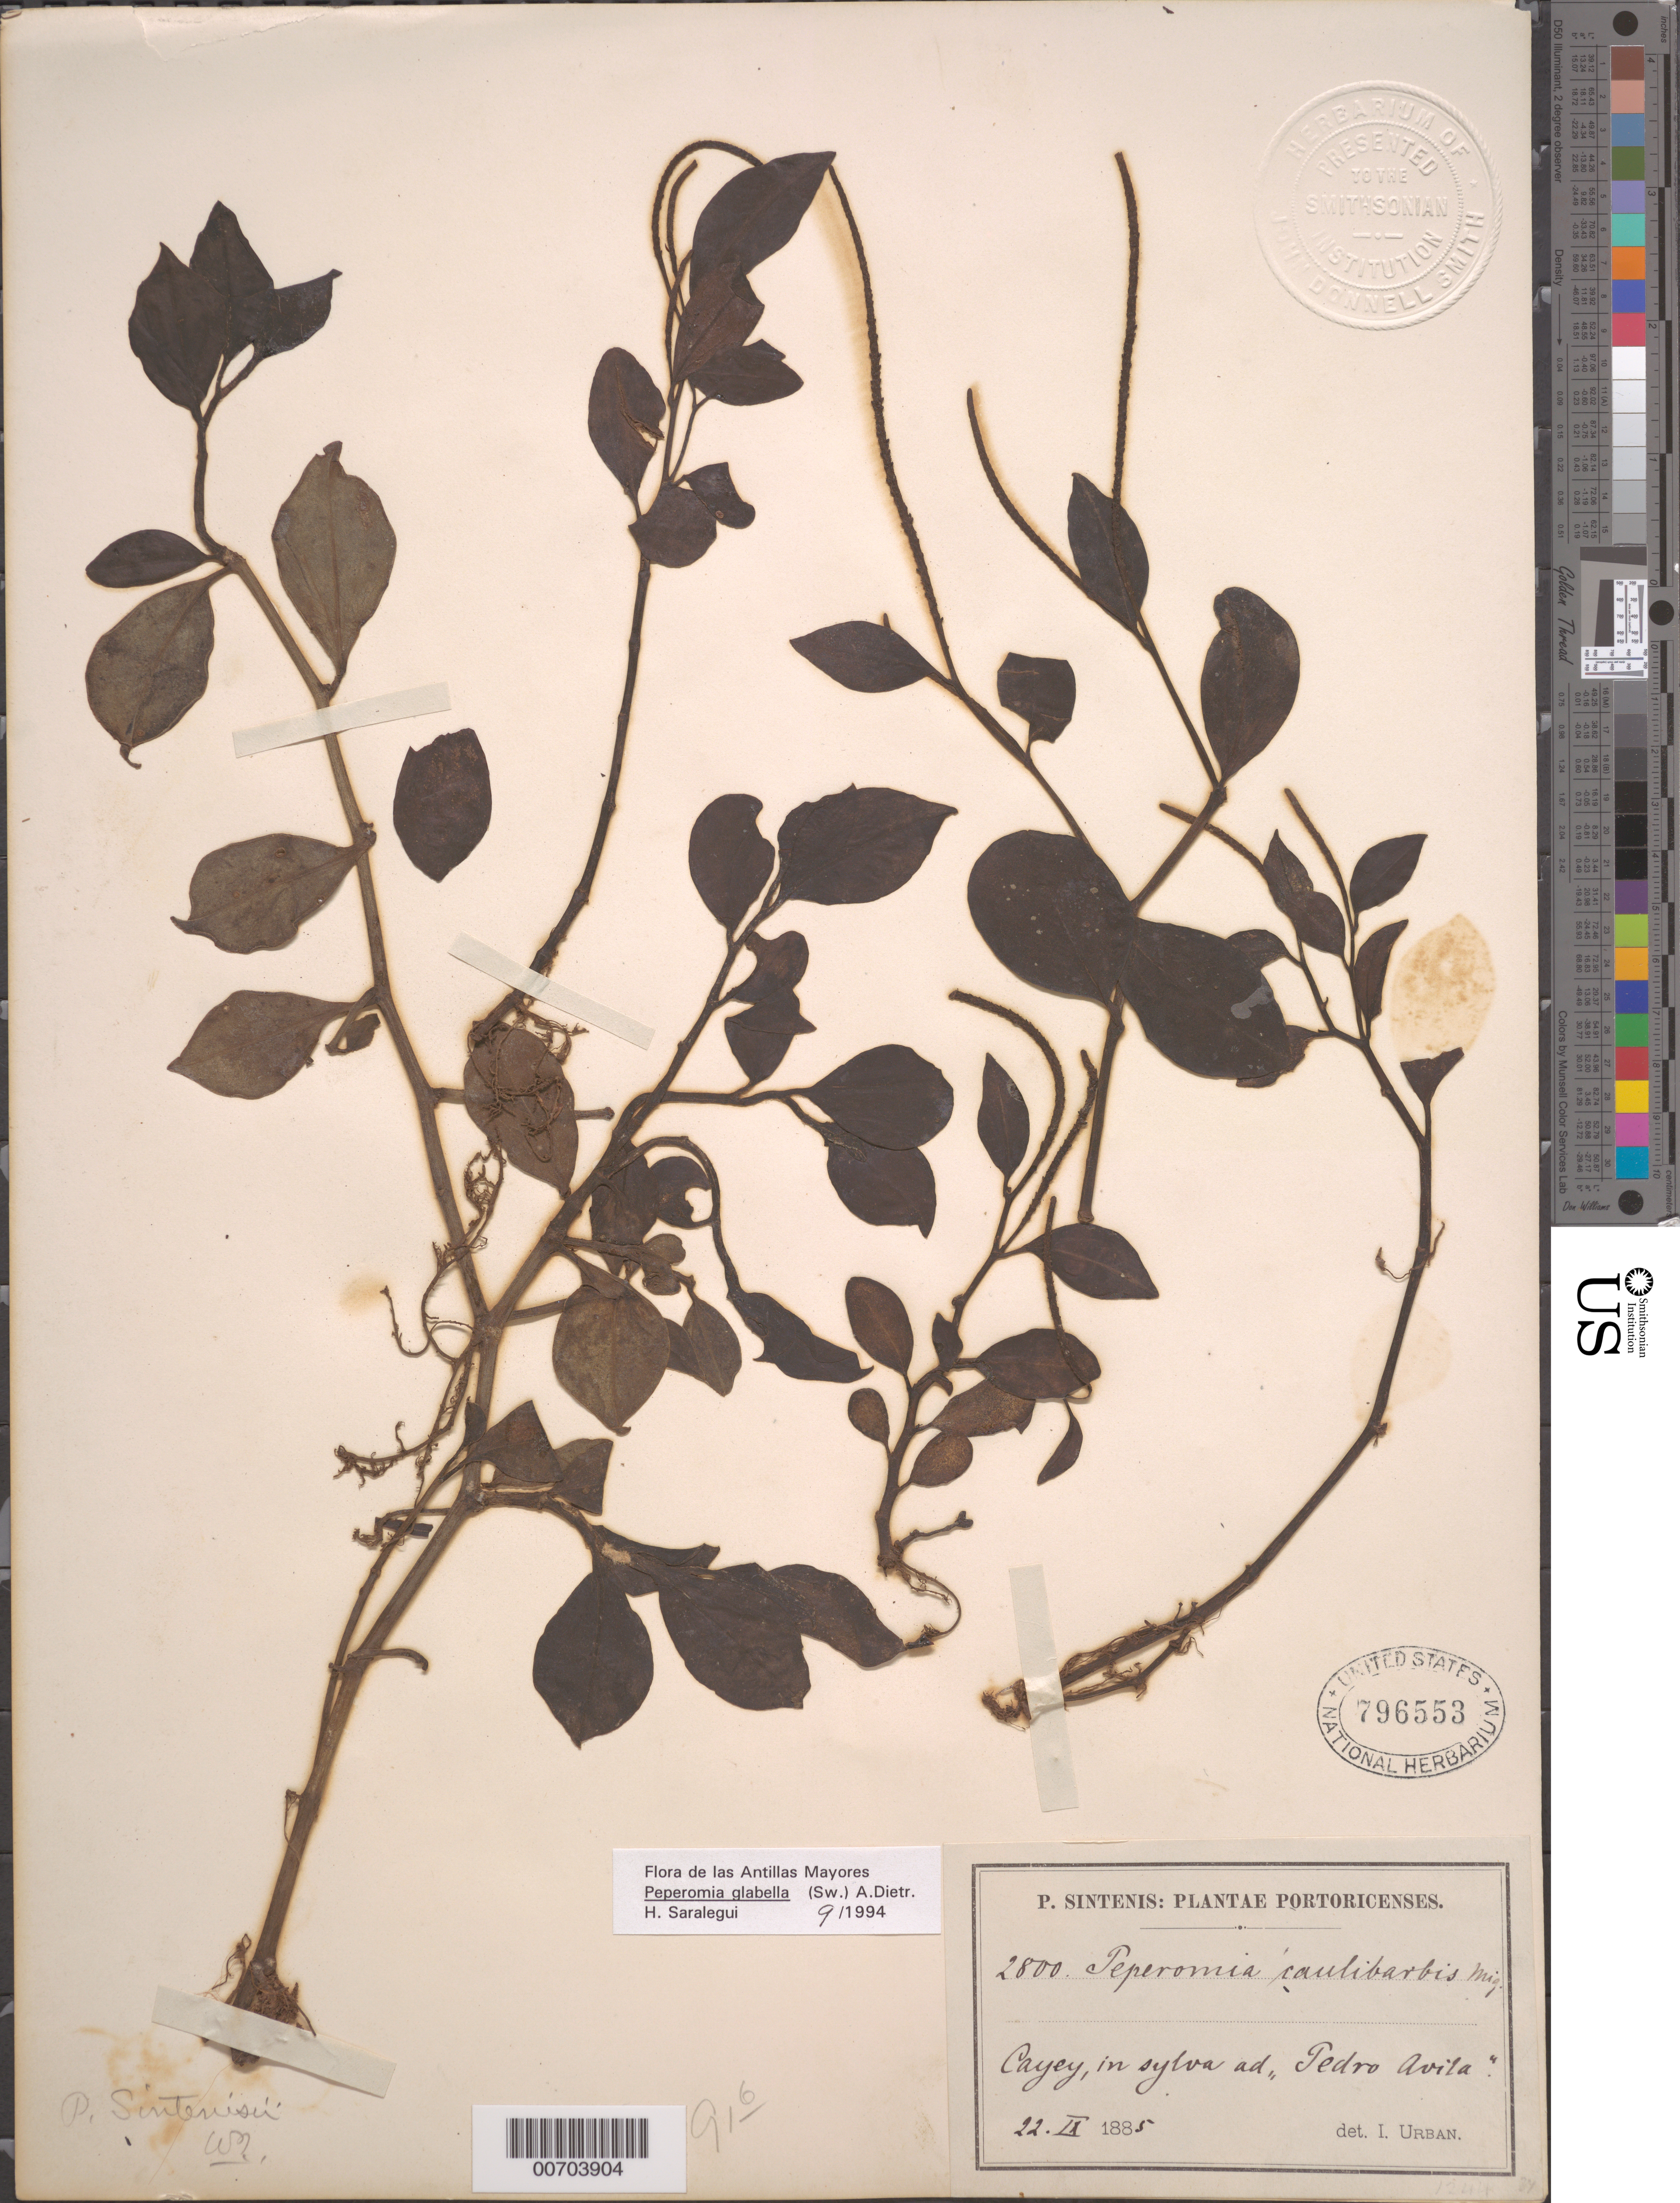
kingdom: Plantae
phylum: Tracheophyta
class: Magnoliopsida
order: Piperales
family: Piperaceae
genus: Peperomia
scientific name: Peperomia glabella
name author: (Sw.) A. Dietr.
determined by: Saralegui Boza, H.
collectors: P. Sintenis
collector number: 2800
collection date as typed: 22 Sep 1885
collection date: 1885-09-22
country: Puerto Rico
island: Greater Antilles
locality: Cayey, in sylva ad "Pedro Avita"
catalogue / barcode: US 796553